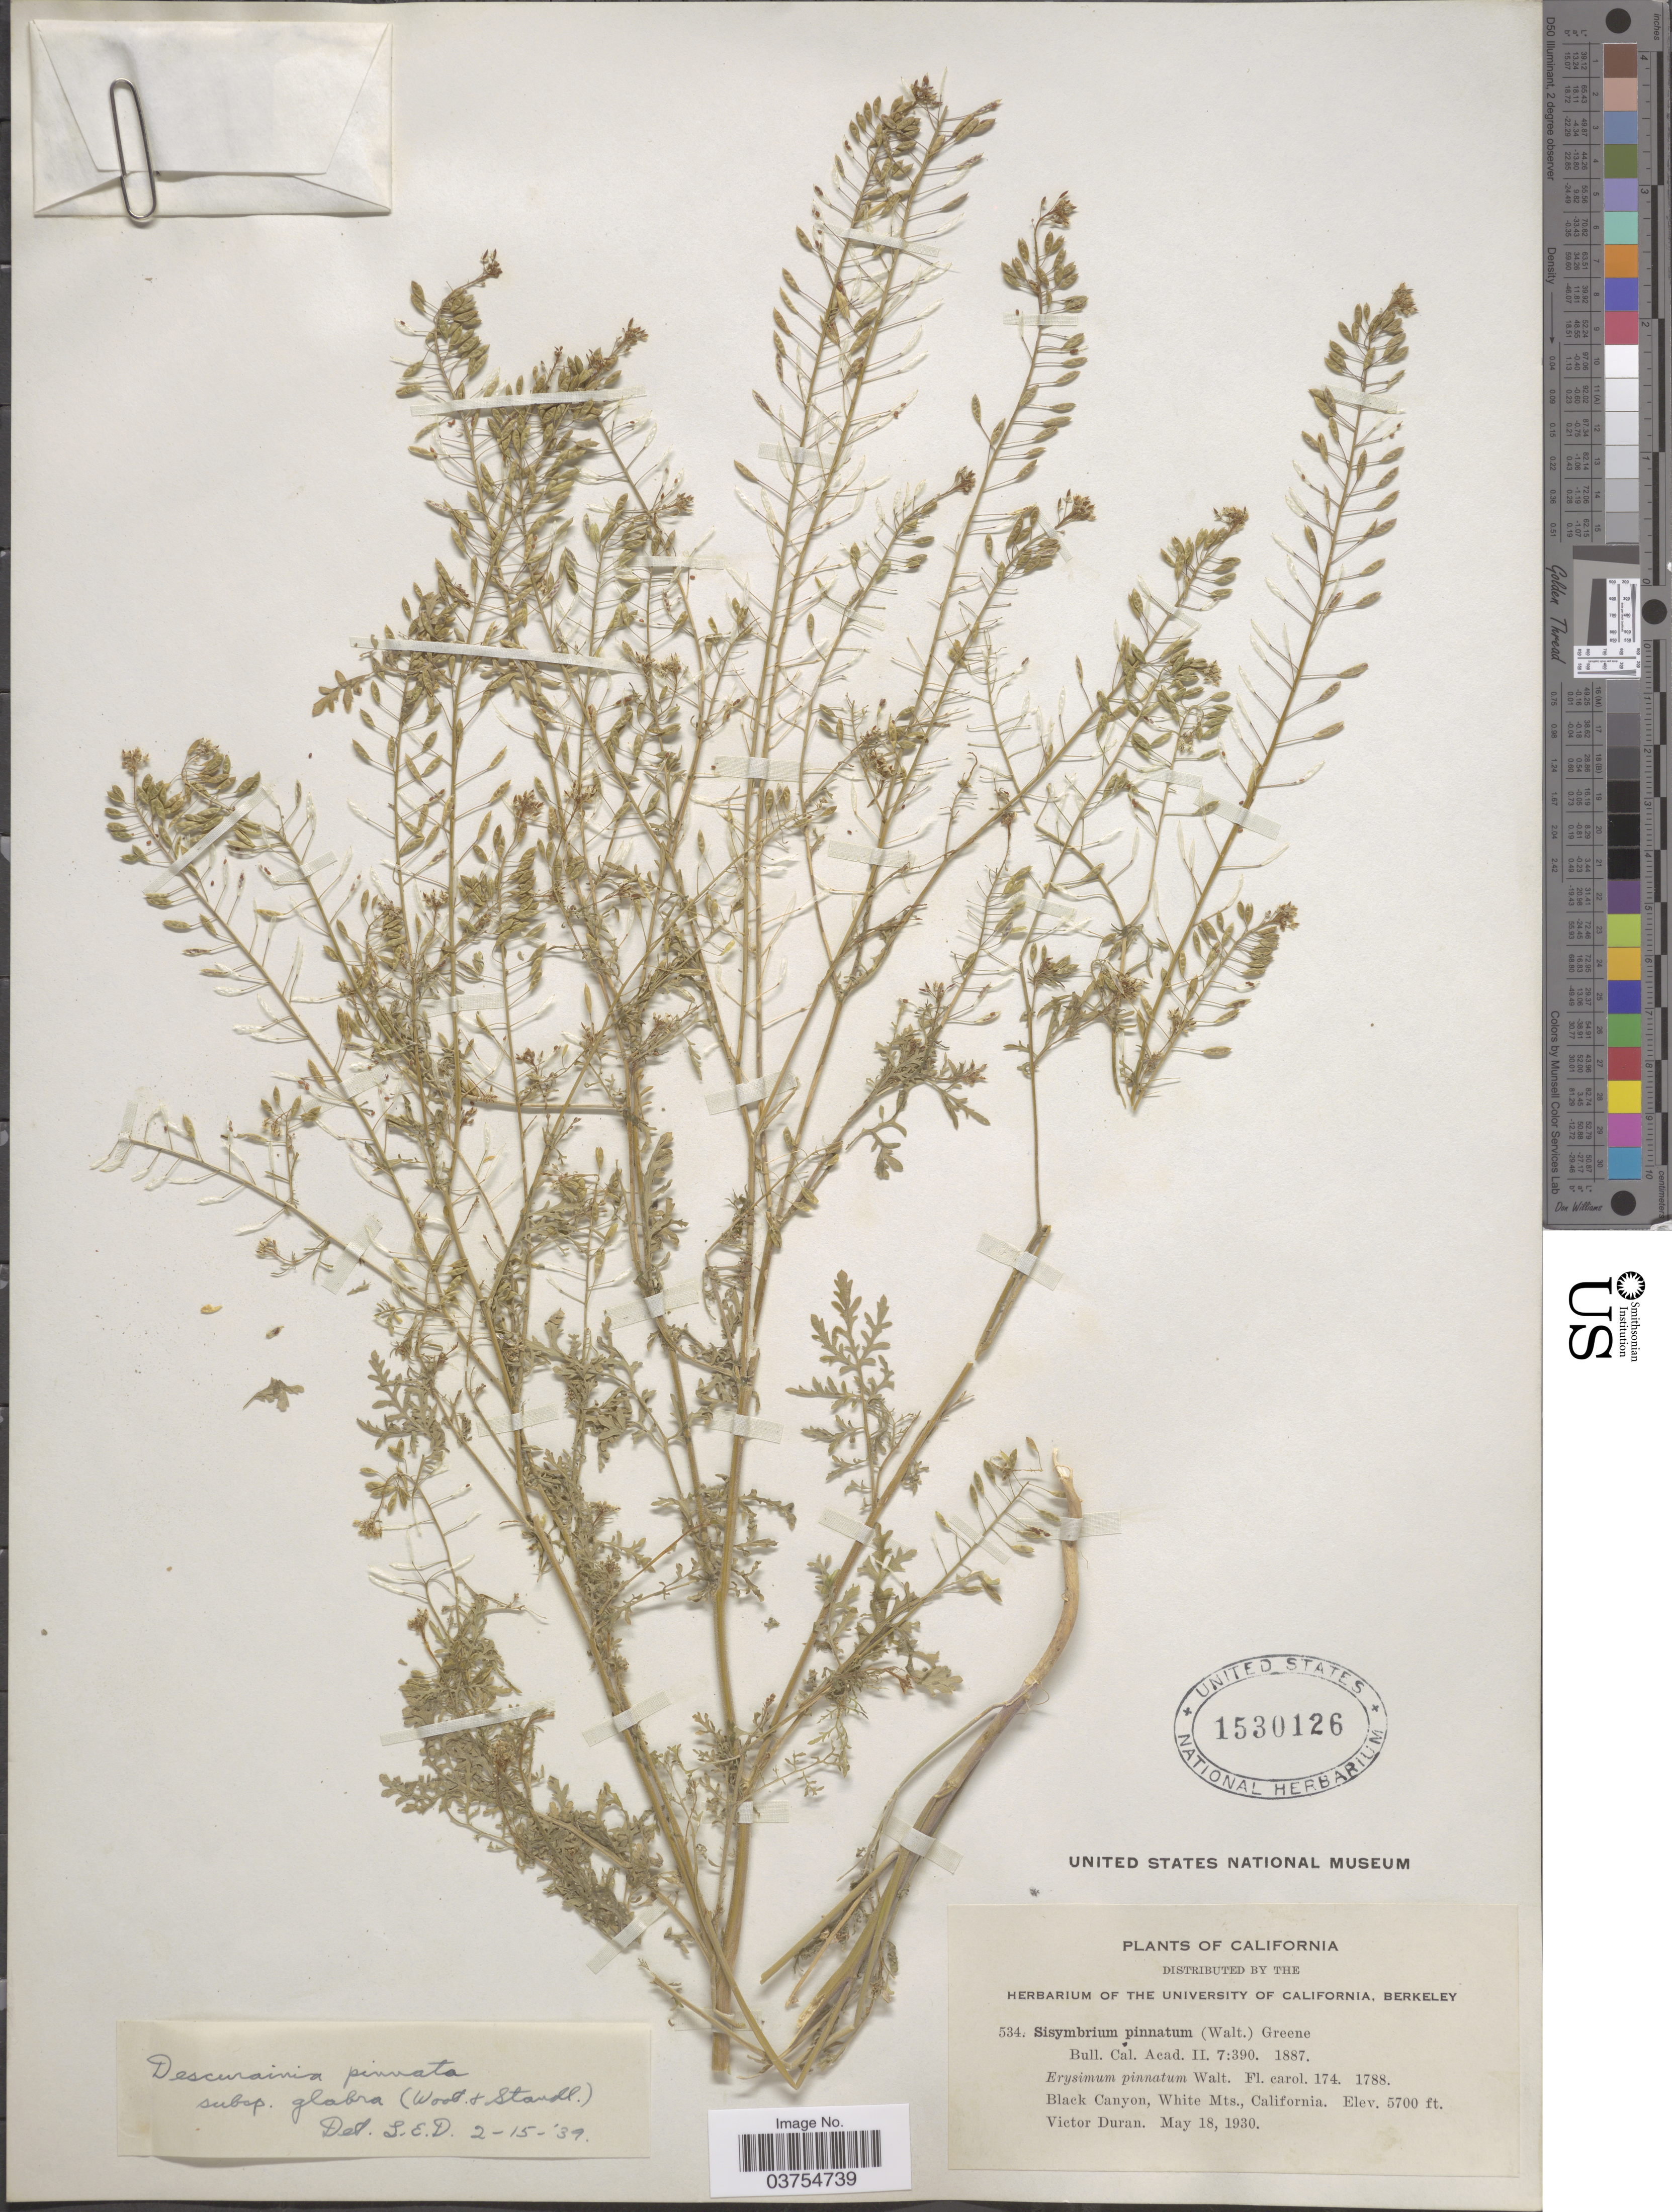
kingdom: Plantae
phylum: Tracheophyta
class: Magnoliopsida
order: Brassicales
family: Brassicaceae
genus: Descurainia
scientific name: Descurainia pinnata subsp. glabra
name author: (Wooton & Standl.) Detling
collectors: V. Duran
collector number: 534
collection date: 1930-05-18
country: United States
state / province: California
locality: Black Canyon, White Mts.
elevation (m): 1737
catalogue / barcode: US 1530126